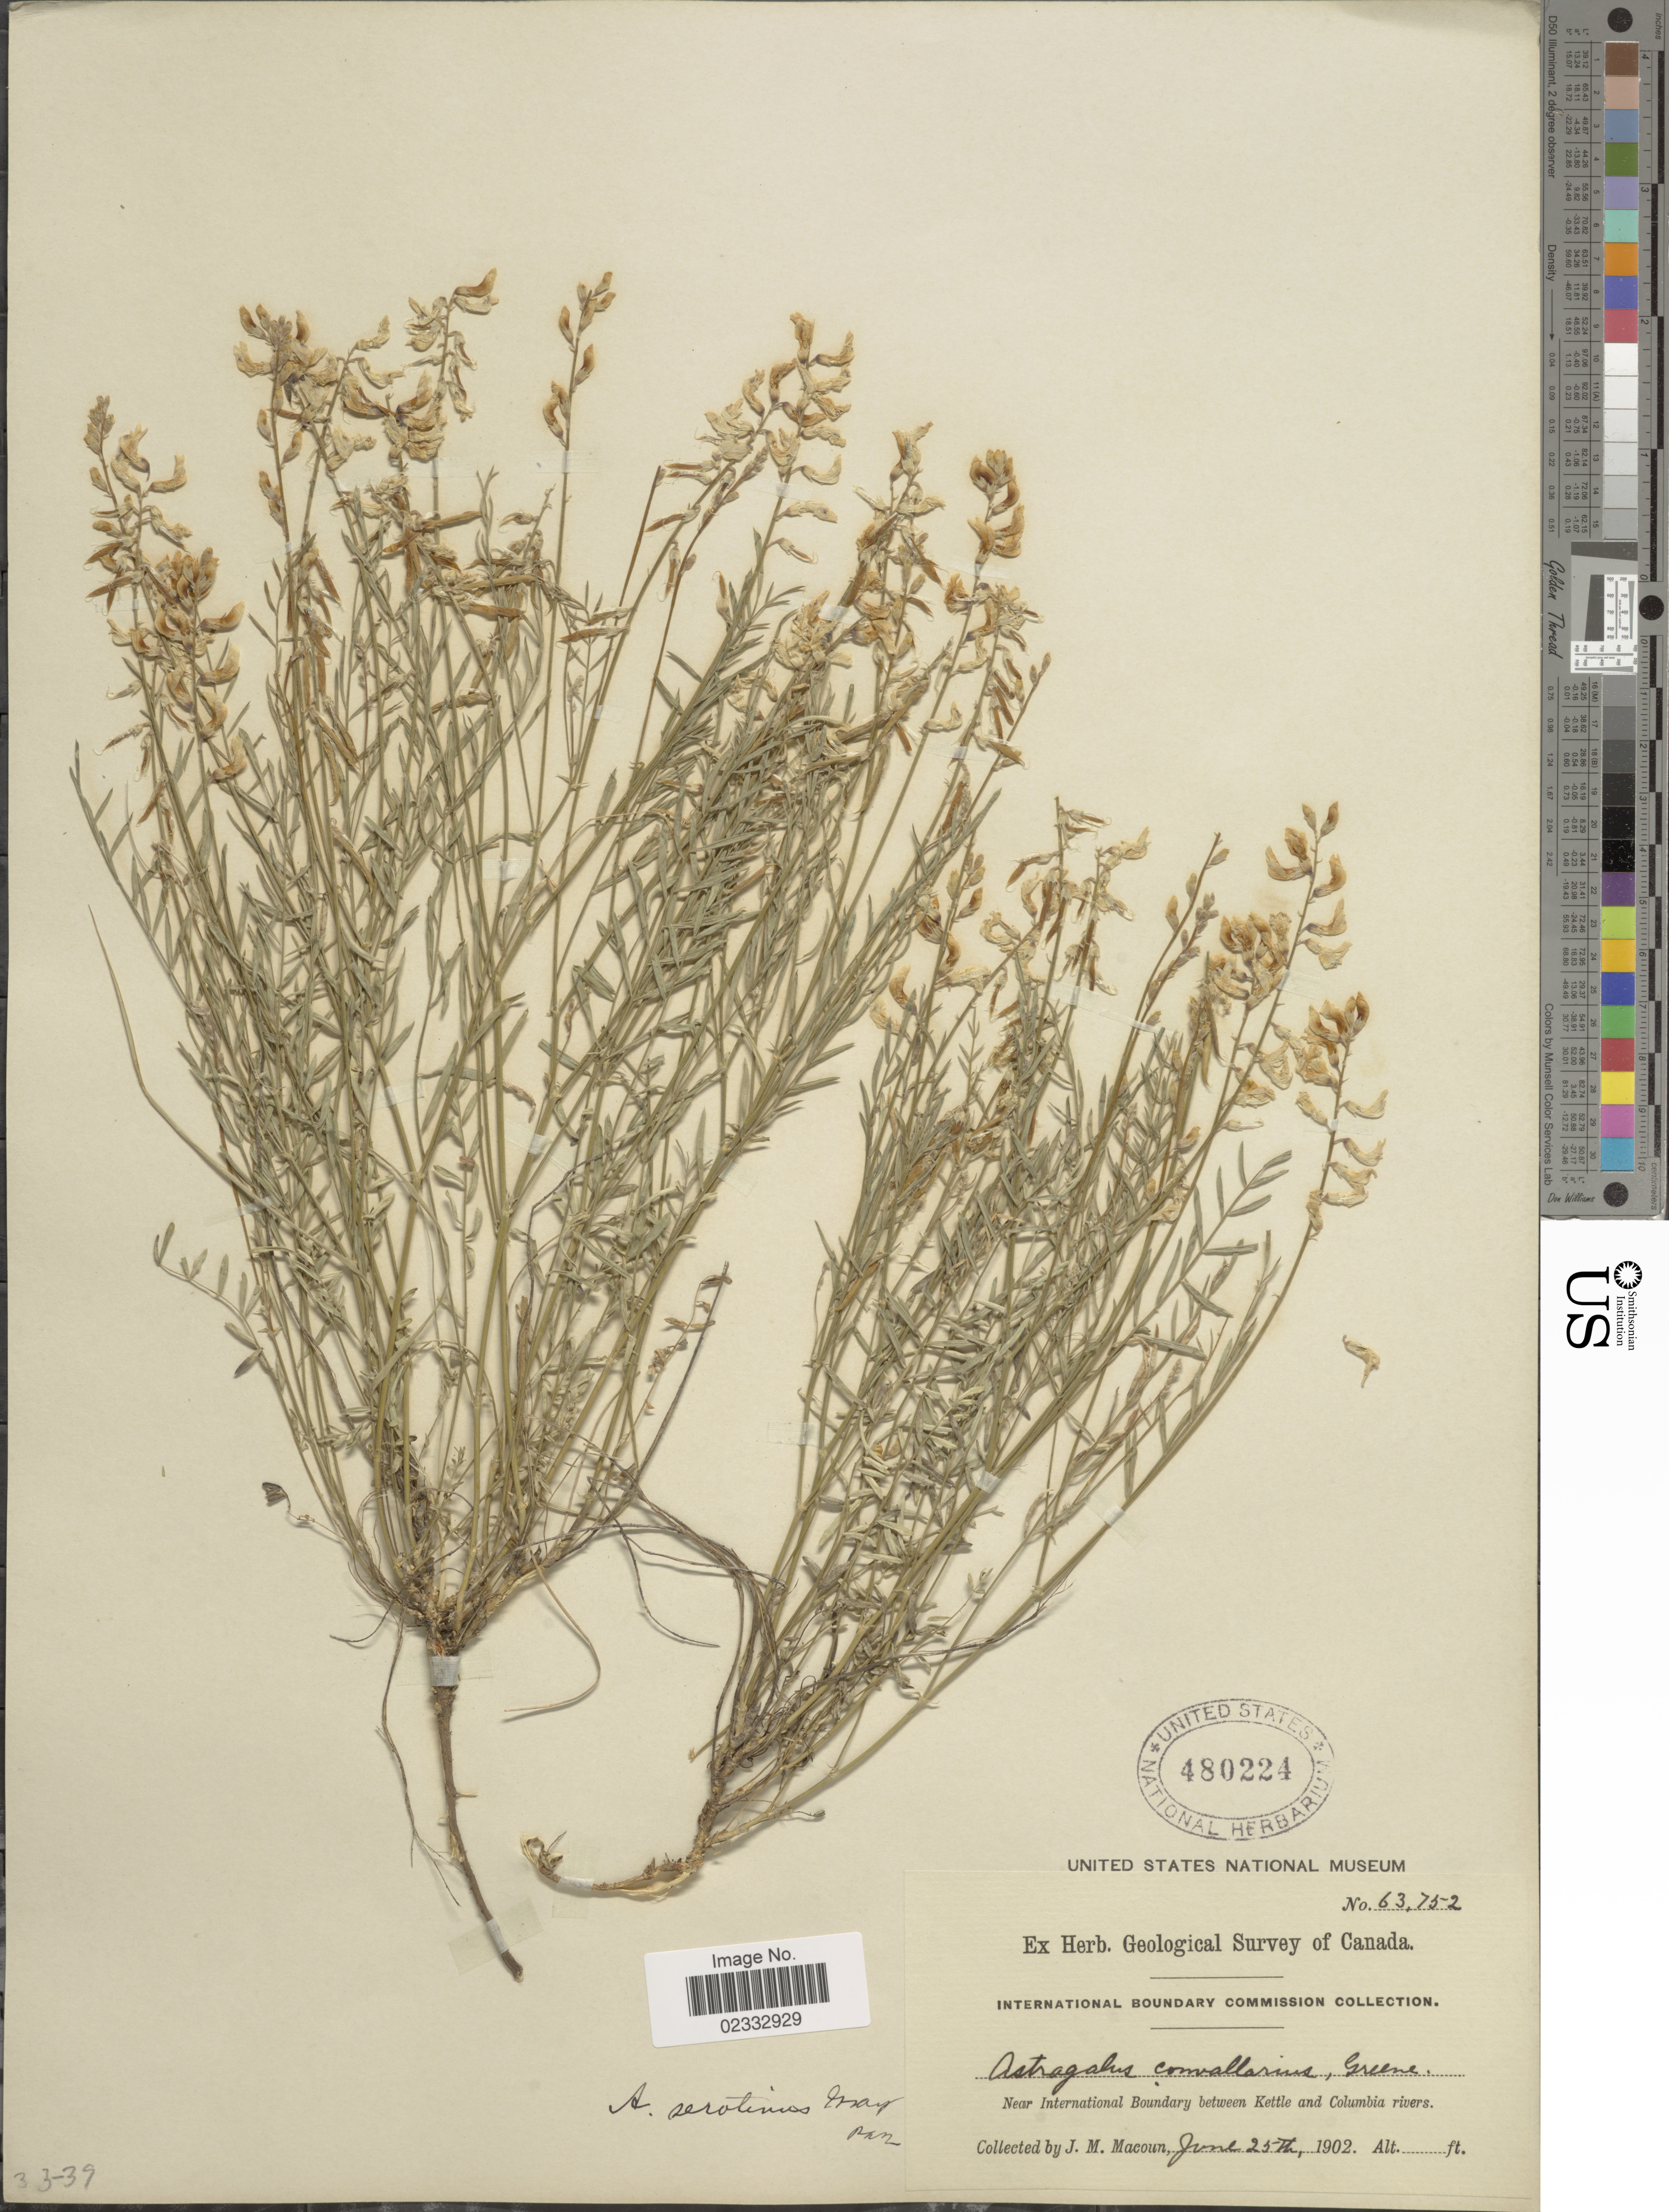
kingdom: Plantae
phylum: Tracheophyta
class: Magnoliopsida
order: Fabales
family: Fabaceae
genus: Astragalus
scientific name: Astragalus miser var. serotinus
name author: (A. Gray) Barneby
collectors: J. M. Macoun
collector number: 63752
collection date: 1902-06-25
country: Canada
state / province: British Columbia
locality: Near International Boundary between Kettle and Columbia rivers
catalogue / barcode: US 480224